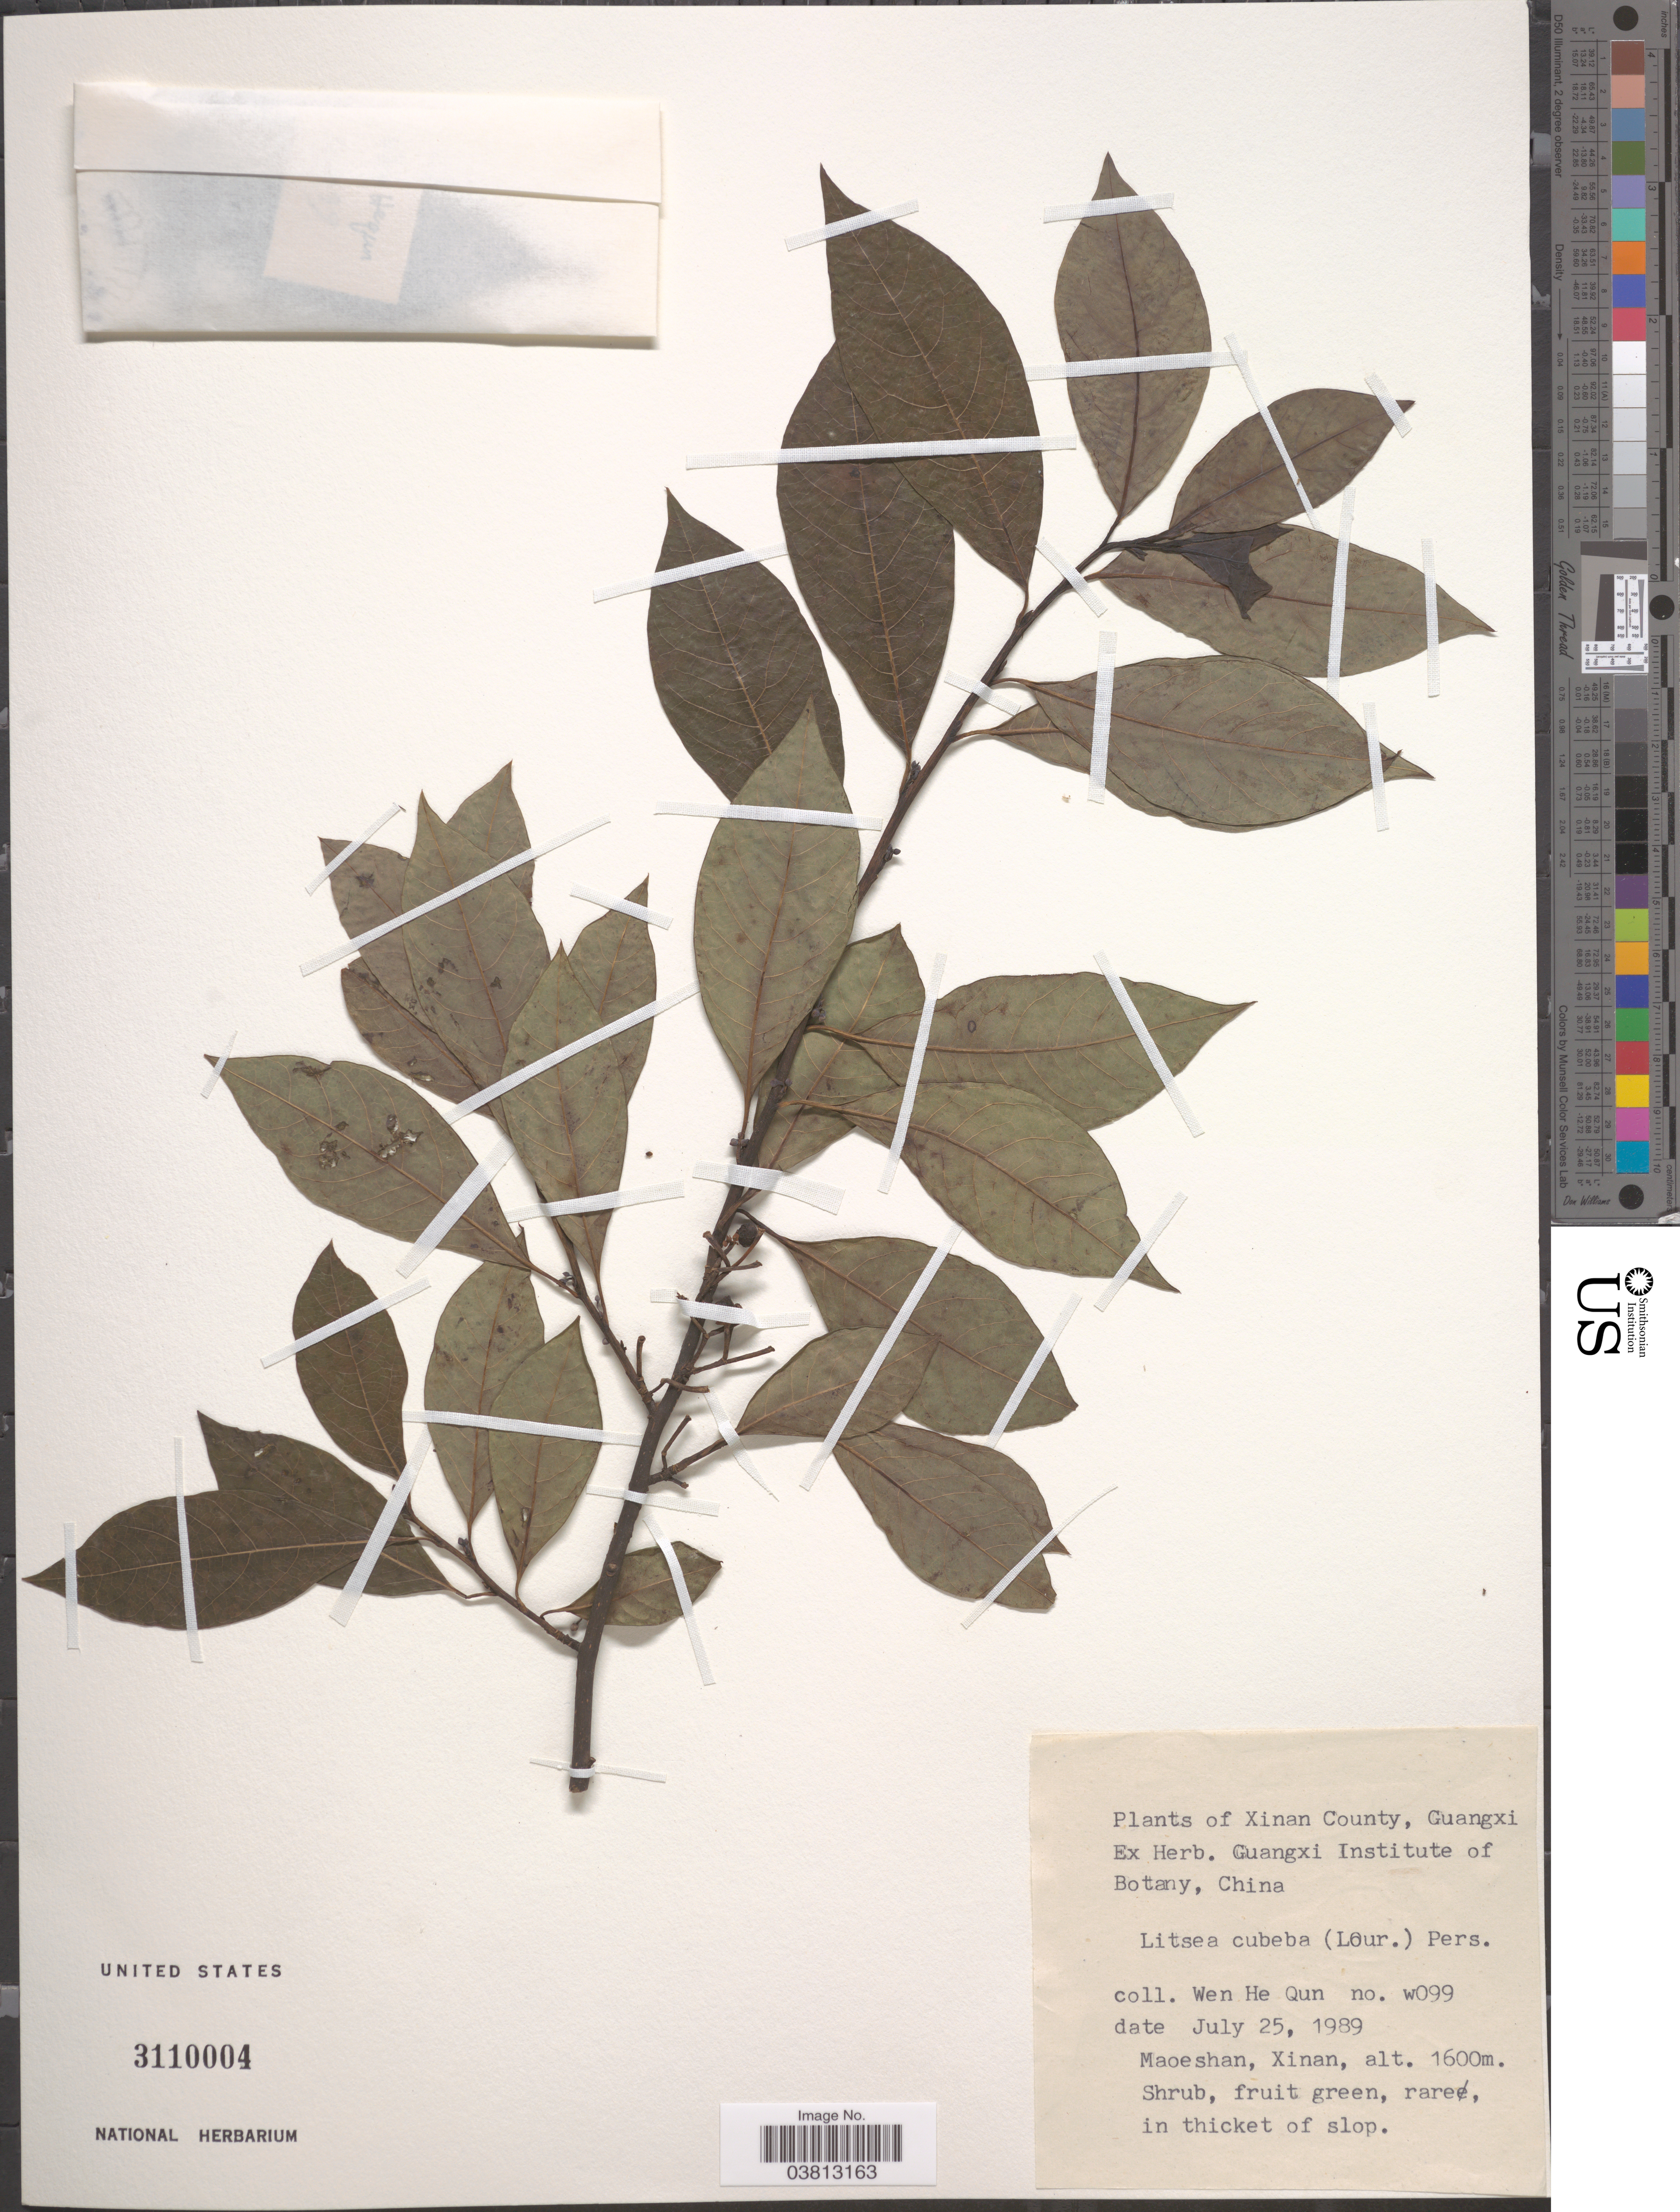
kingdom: Plantae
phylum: Tracheophyta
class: Magnoliopsida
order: Laurales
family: Lauraceae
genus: Litsea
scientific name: Litsea cubeba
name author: (Lour.) Pers.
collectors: H. Wen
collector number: W099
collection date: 1989-07-25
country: China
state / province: Guangxi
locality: Xinan County, Guangxi. Maoeshan, Xinan.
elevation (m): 1600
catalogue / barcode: US 3110004